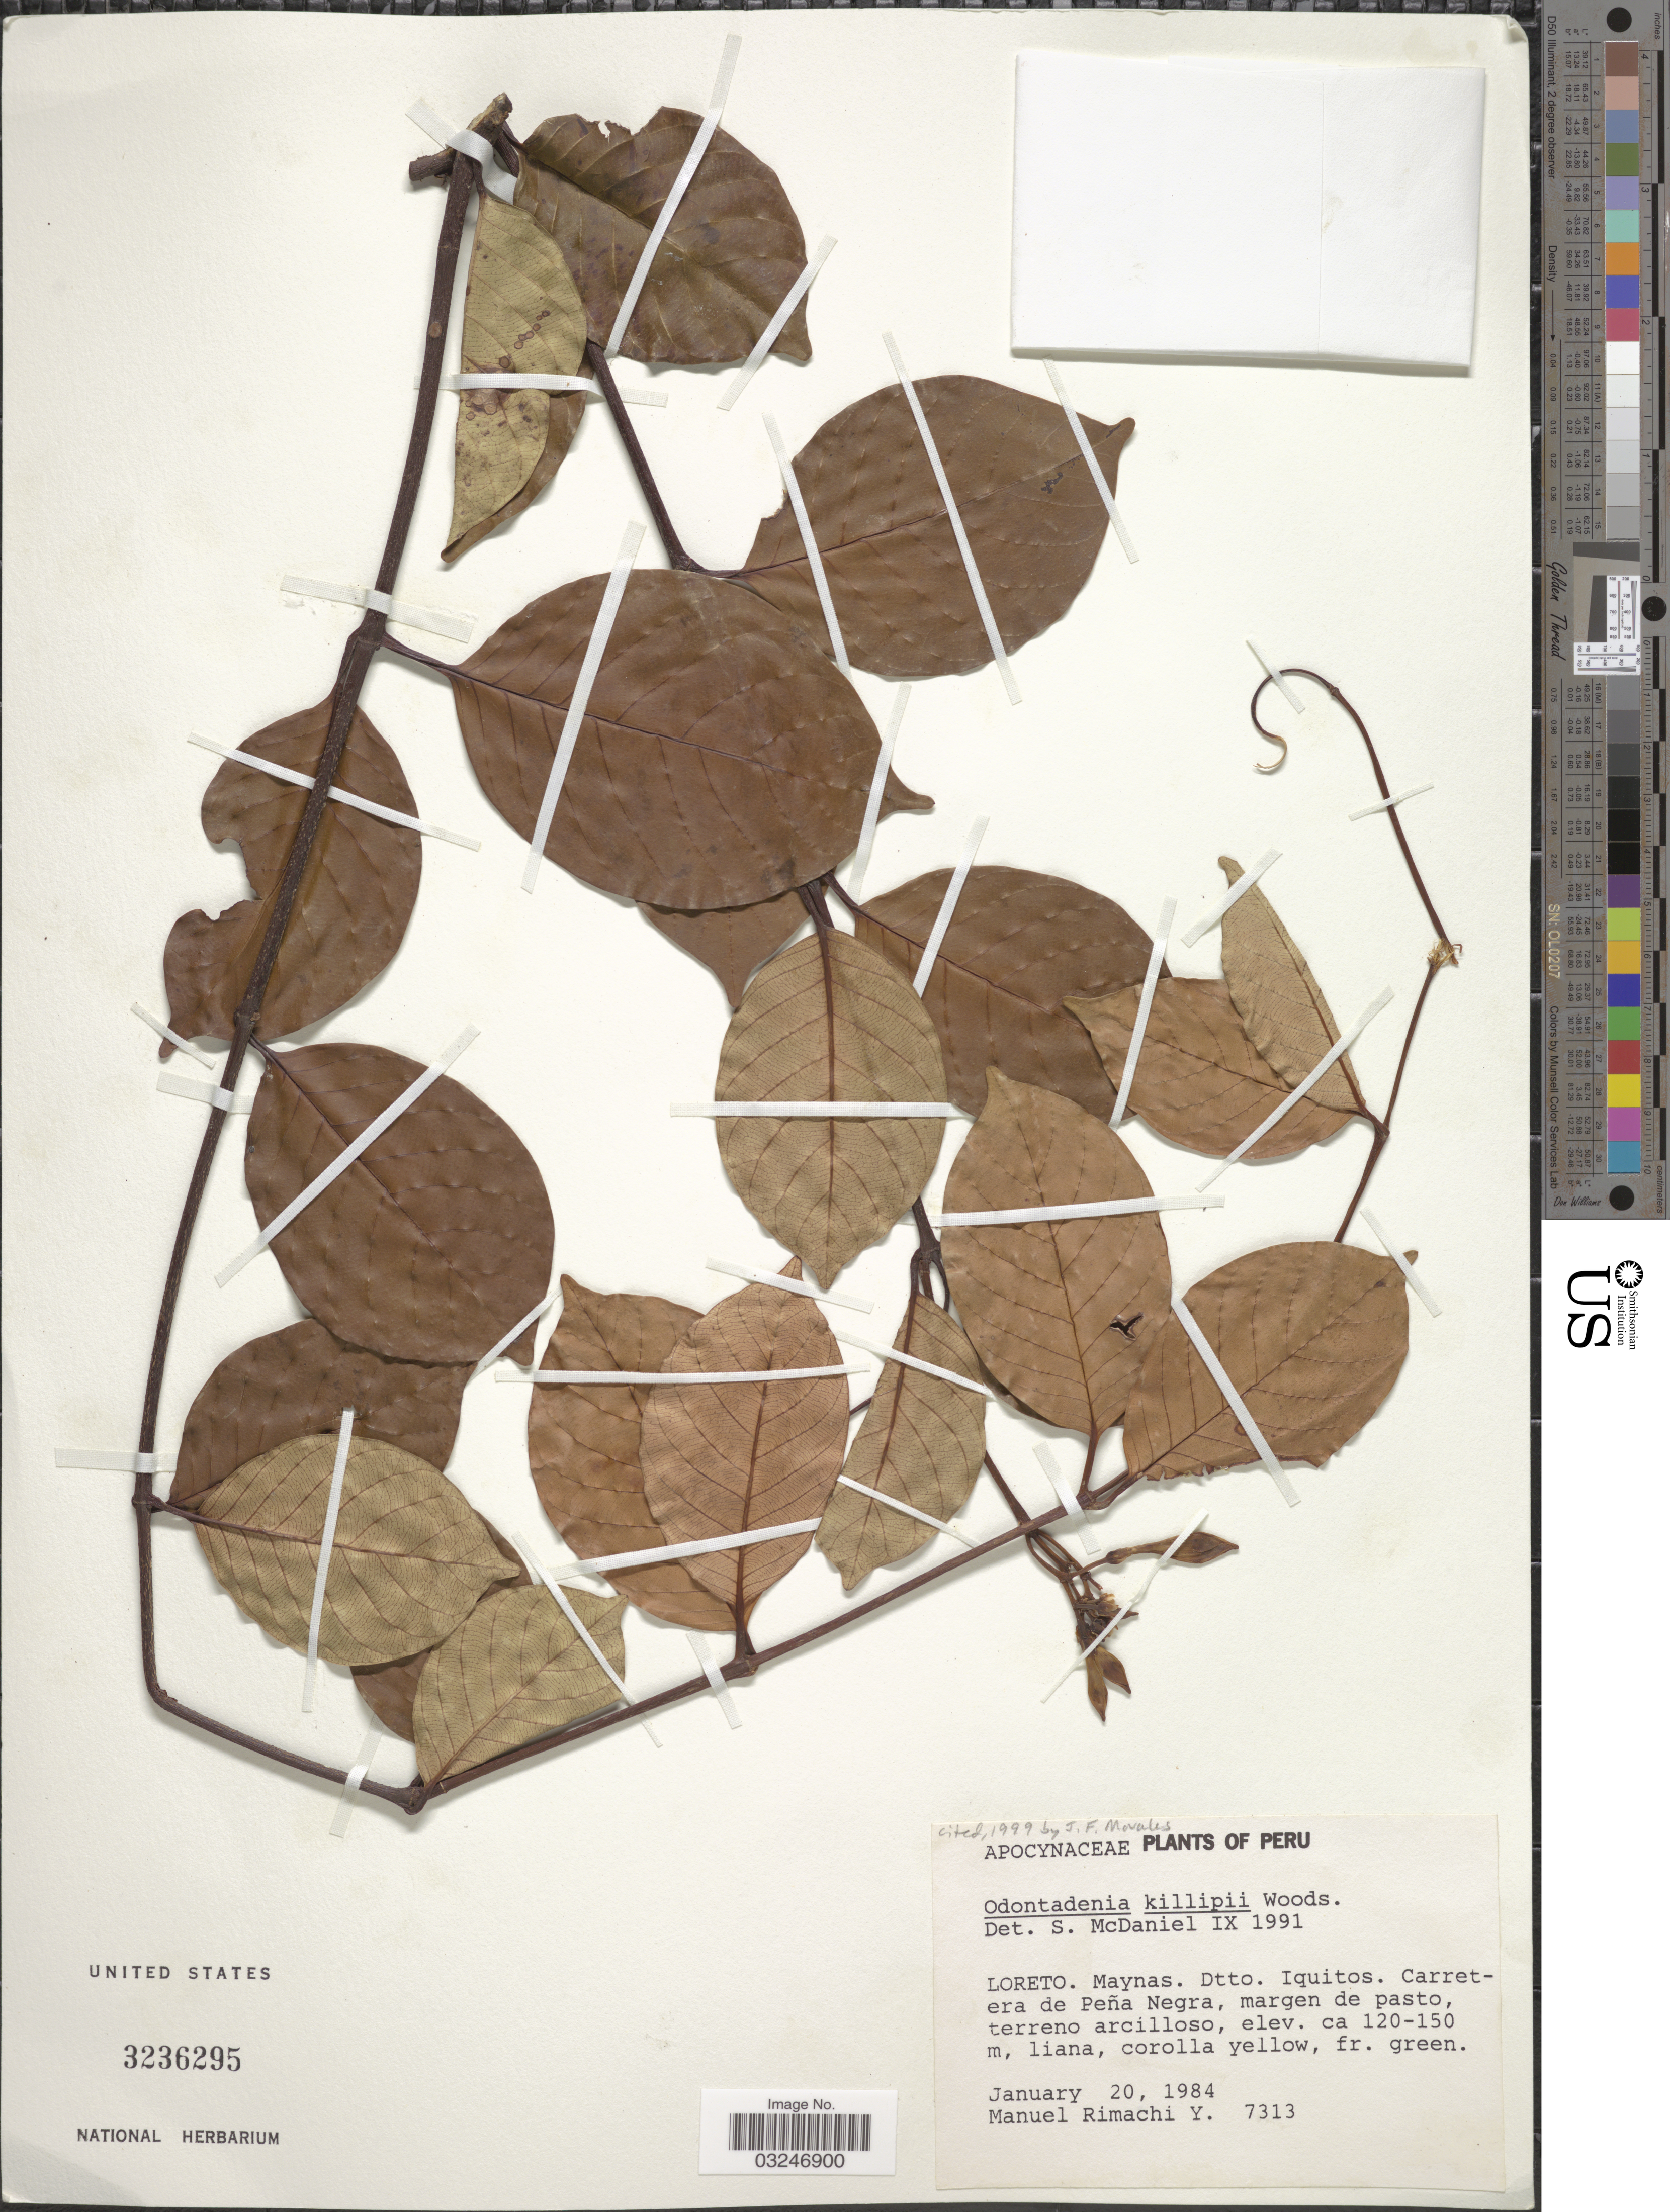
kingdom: Plantae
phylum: Tracheophyta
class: Magnoliopsida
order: Gentianales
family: Apocynaceae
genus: Odontadenia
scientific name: Odontadenia killipii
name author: Woodson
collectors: M. Rimachi Y.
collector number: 7313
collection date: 1984-01-20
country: Peru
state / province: Loreto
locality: Maynas. Dtto. Iquitos. Carretera de Peña Negra, margen de pasto.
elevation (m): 120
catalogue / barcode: US 3236295